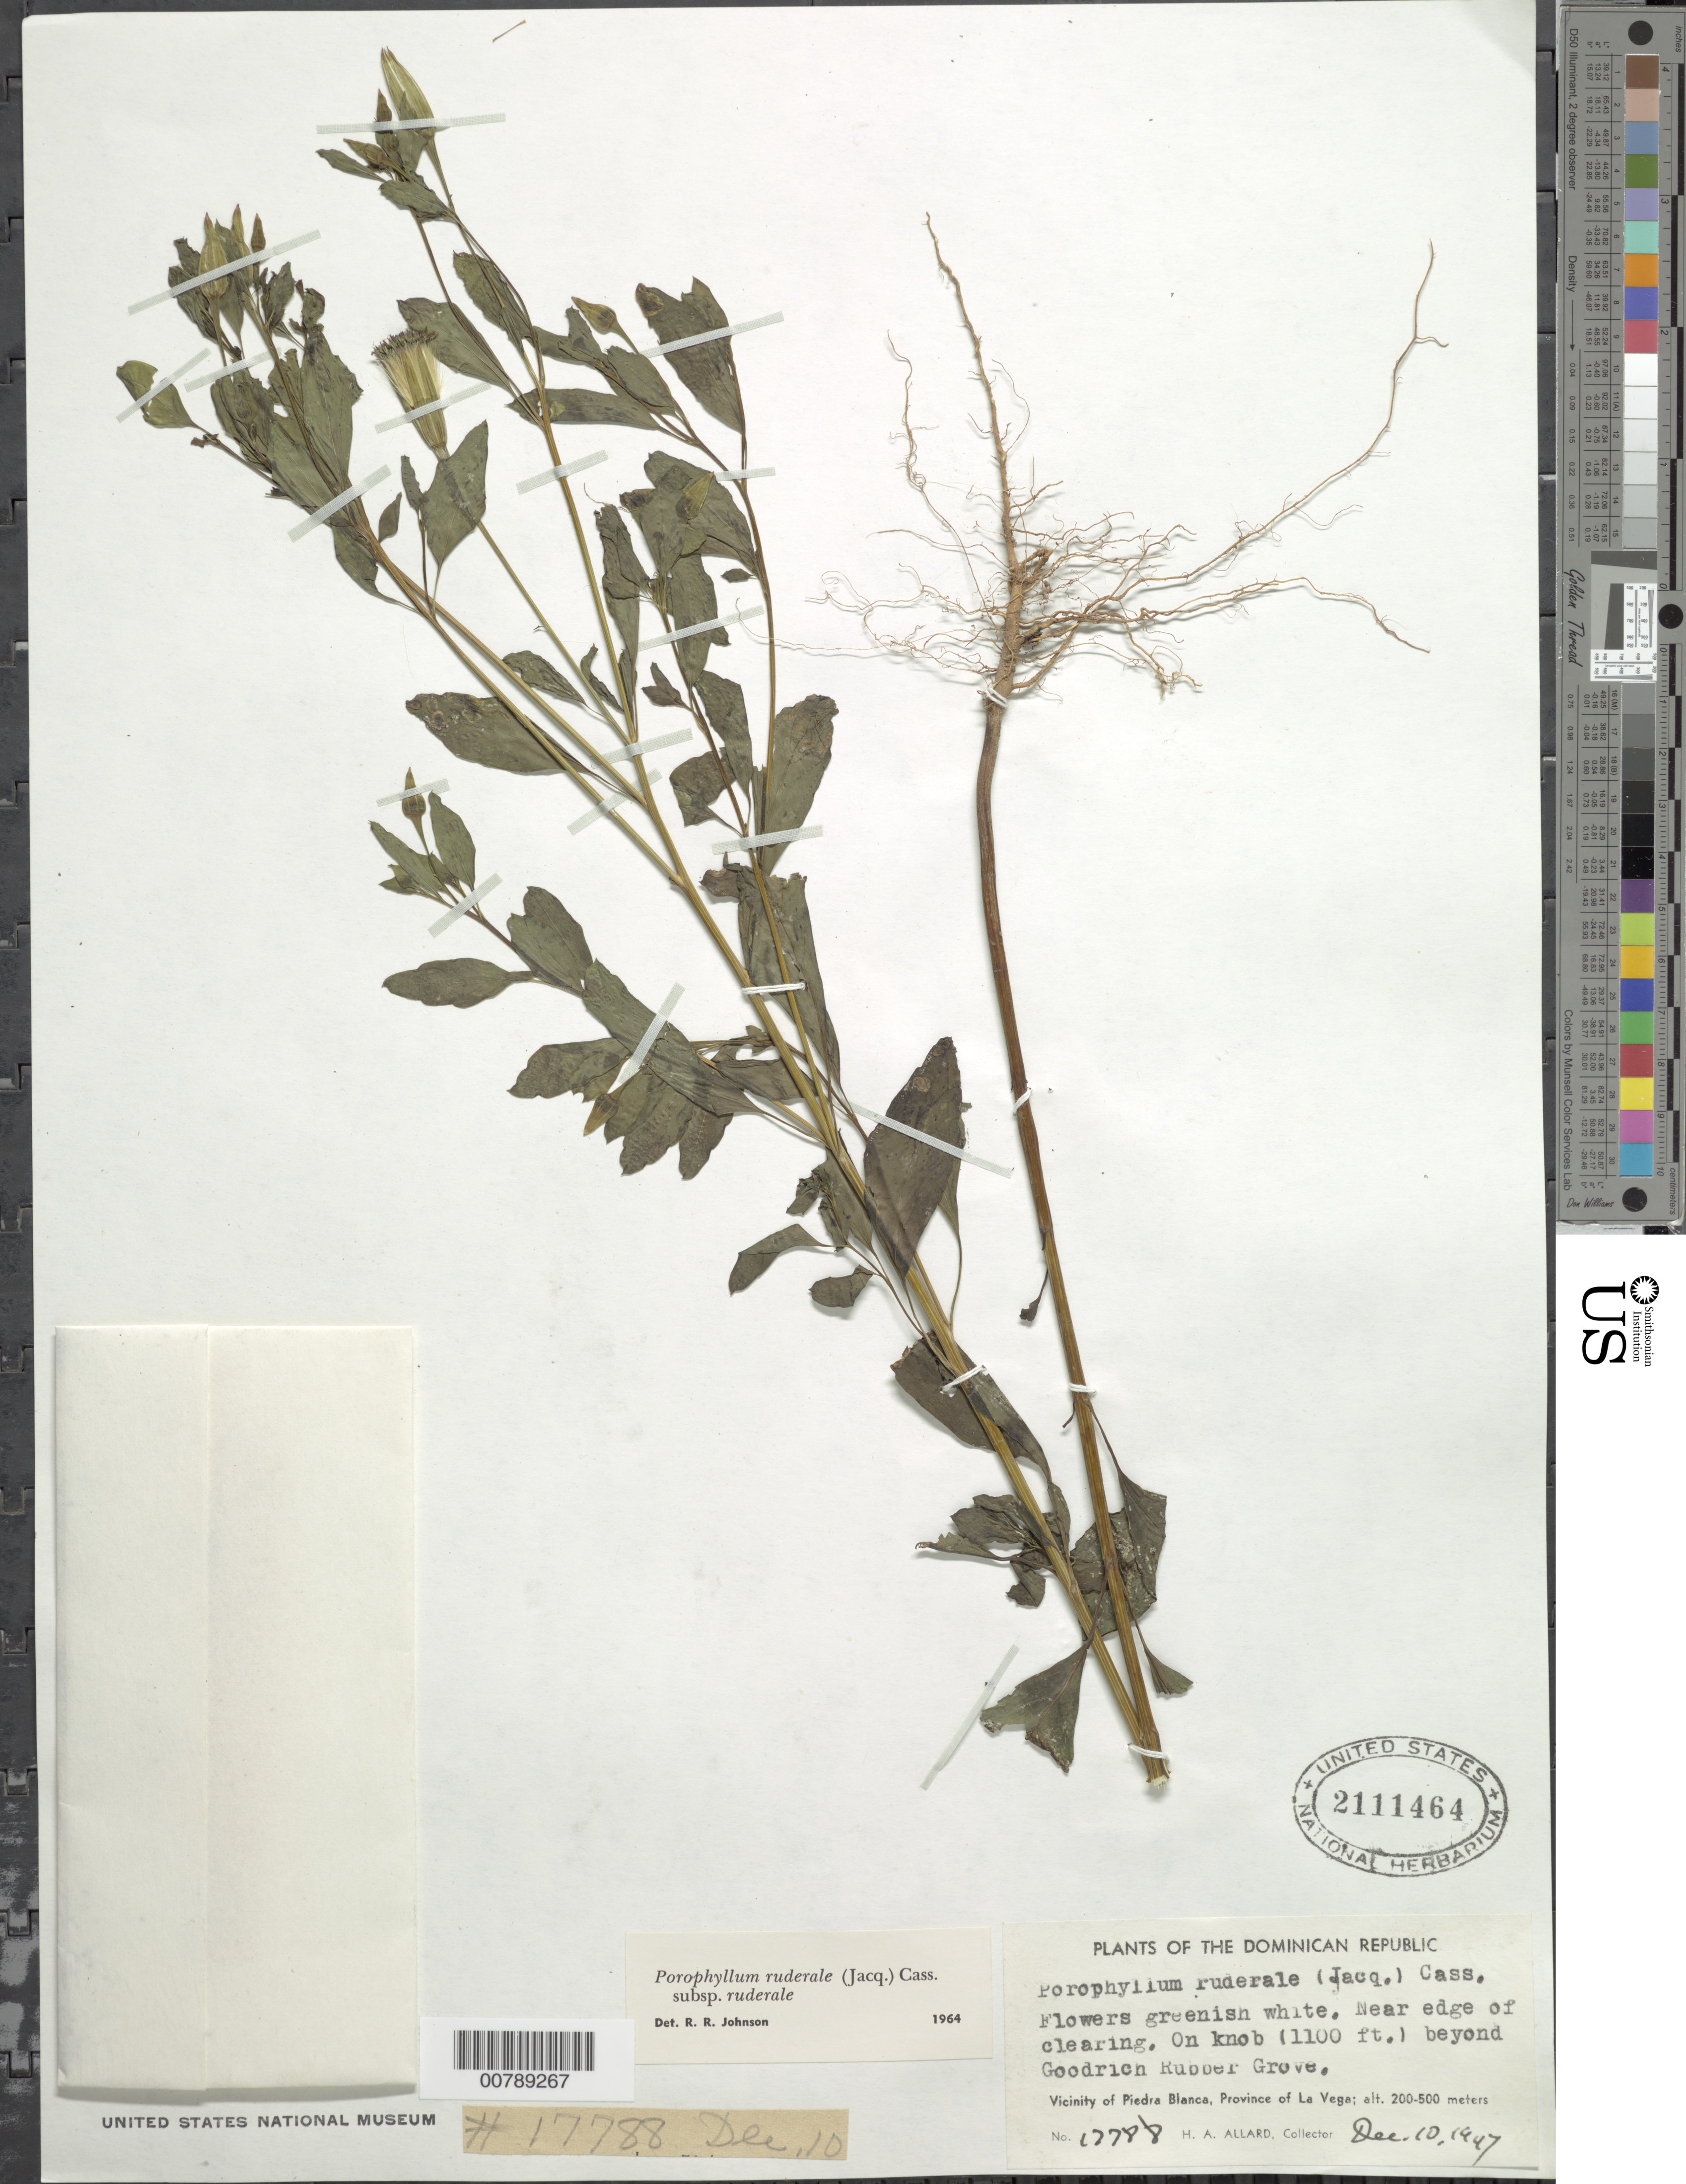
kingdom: Plantae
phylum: Tracheophyta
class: Magnoliopsida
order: Asterales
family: Asteraceae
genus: Porophyllum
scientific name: Porophyllum ruderale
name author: (Jacq.) Cass.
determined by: Johnson, R. R.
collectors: H. A. Allard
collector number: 17788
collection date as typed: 10 Dec 1947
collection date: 1947-12-10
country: Dominican Republic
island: Hispaniola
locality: Near edge of clearing, on knob beyond Goodrich Rubber Grove. Vicinity of Piedra Blanca, Province of La Vega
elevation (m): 200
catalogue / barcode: US 2111464